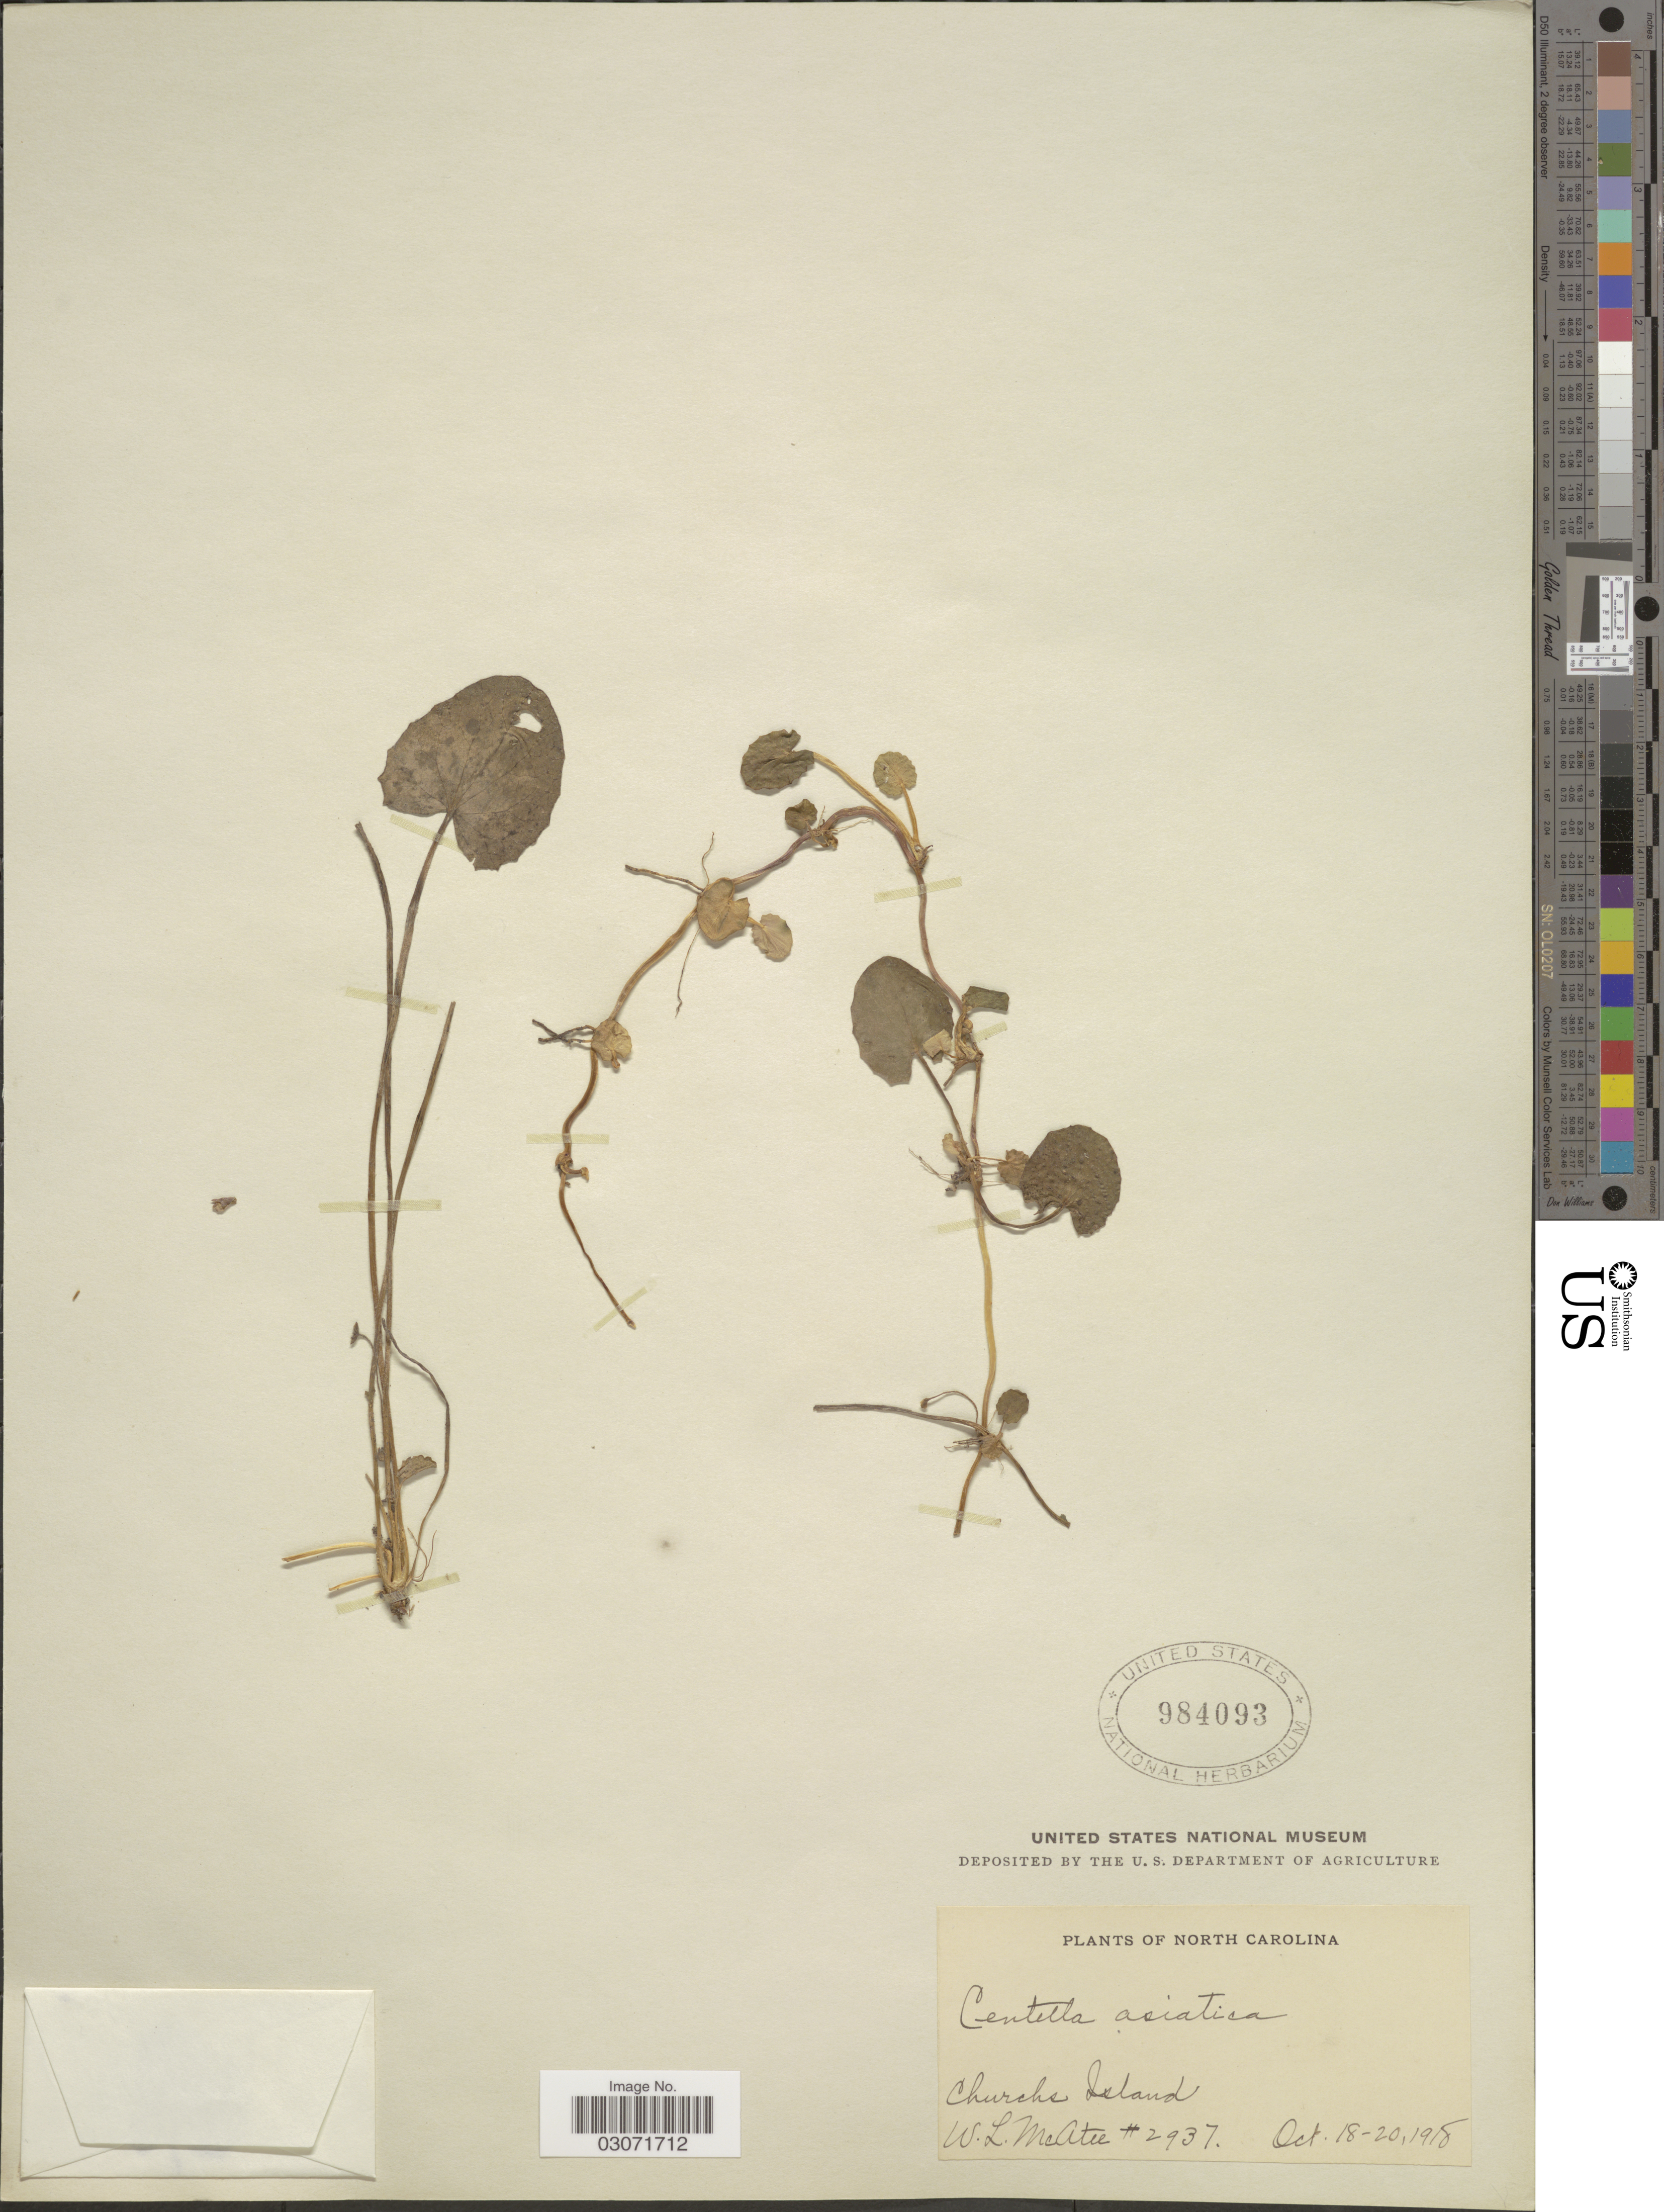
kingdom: Plantae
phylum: Tracheophyta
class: Magnoliopsida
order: Apiales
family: Apiaceae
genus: Centella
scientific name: Centella asiatica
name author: (L.) Urb.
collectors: W. McAtee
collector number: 2937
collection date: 1918-10-18/1918-10-20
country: United States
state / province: North Carolina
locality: Churchs Island.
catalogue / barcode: US 984093